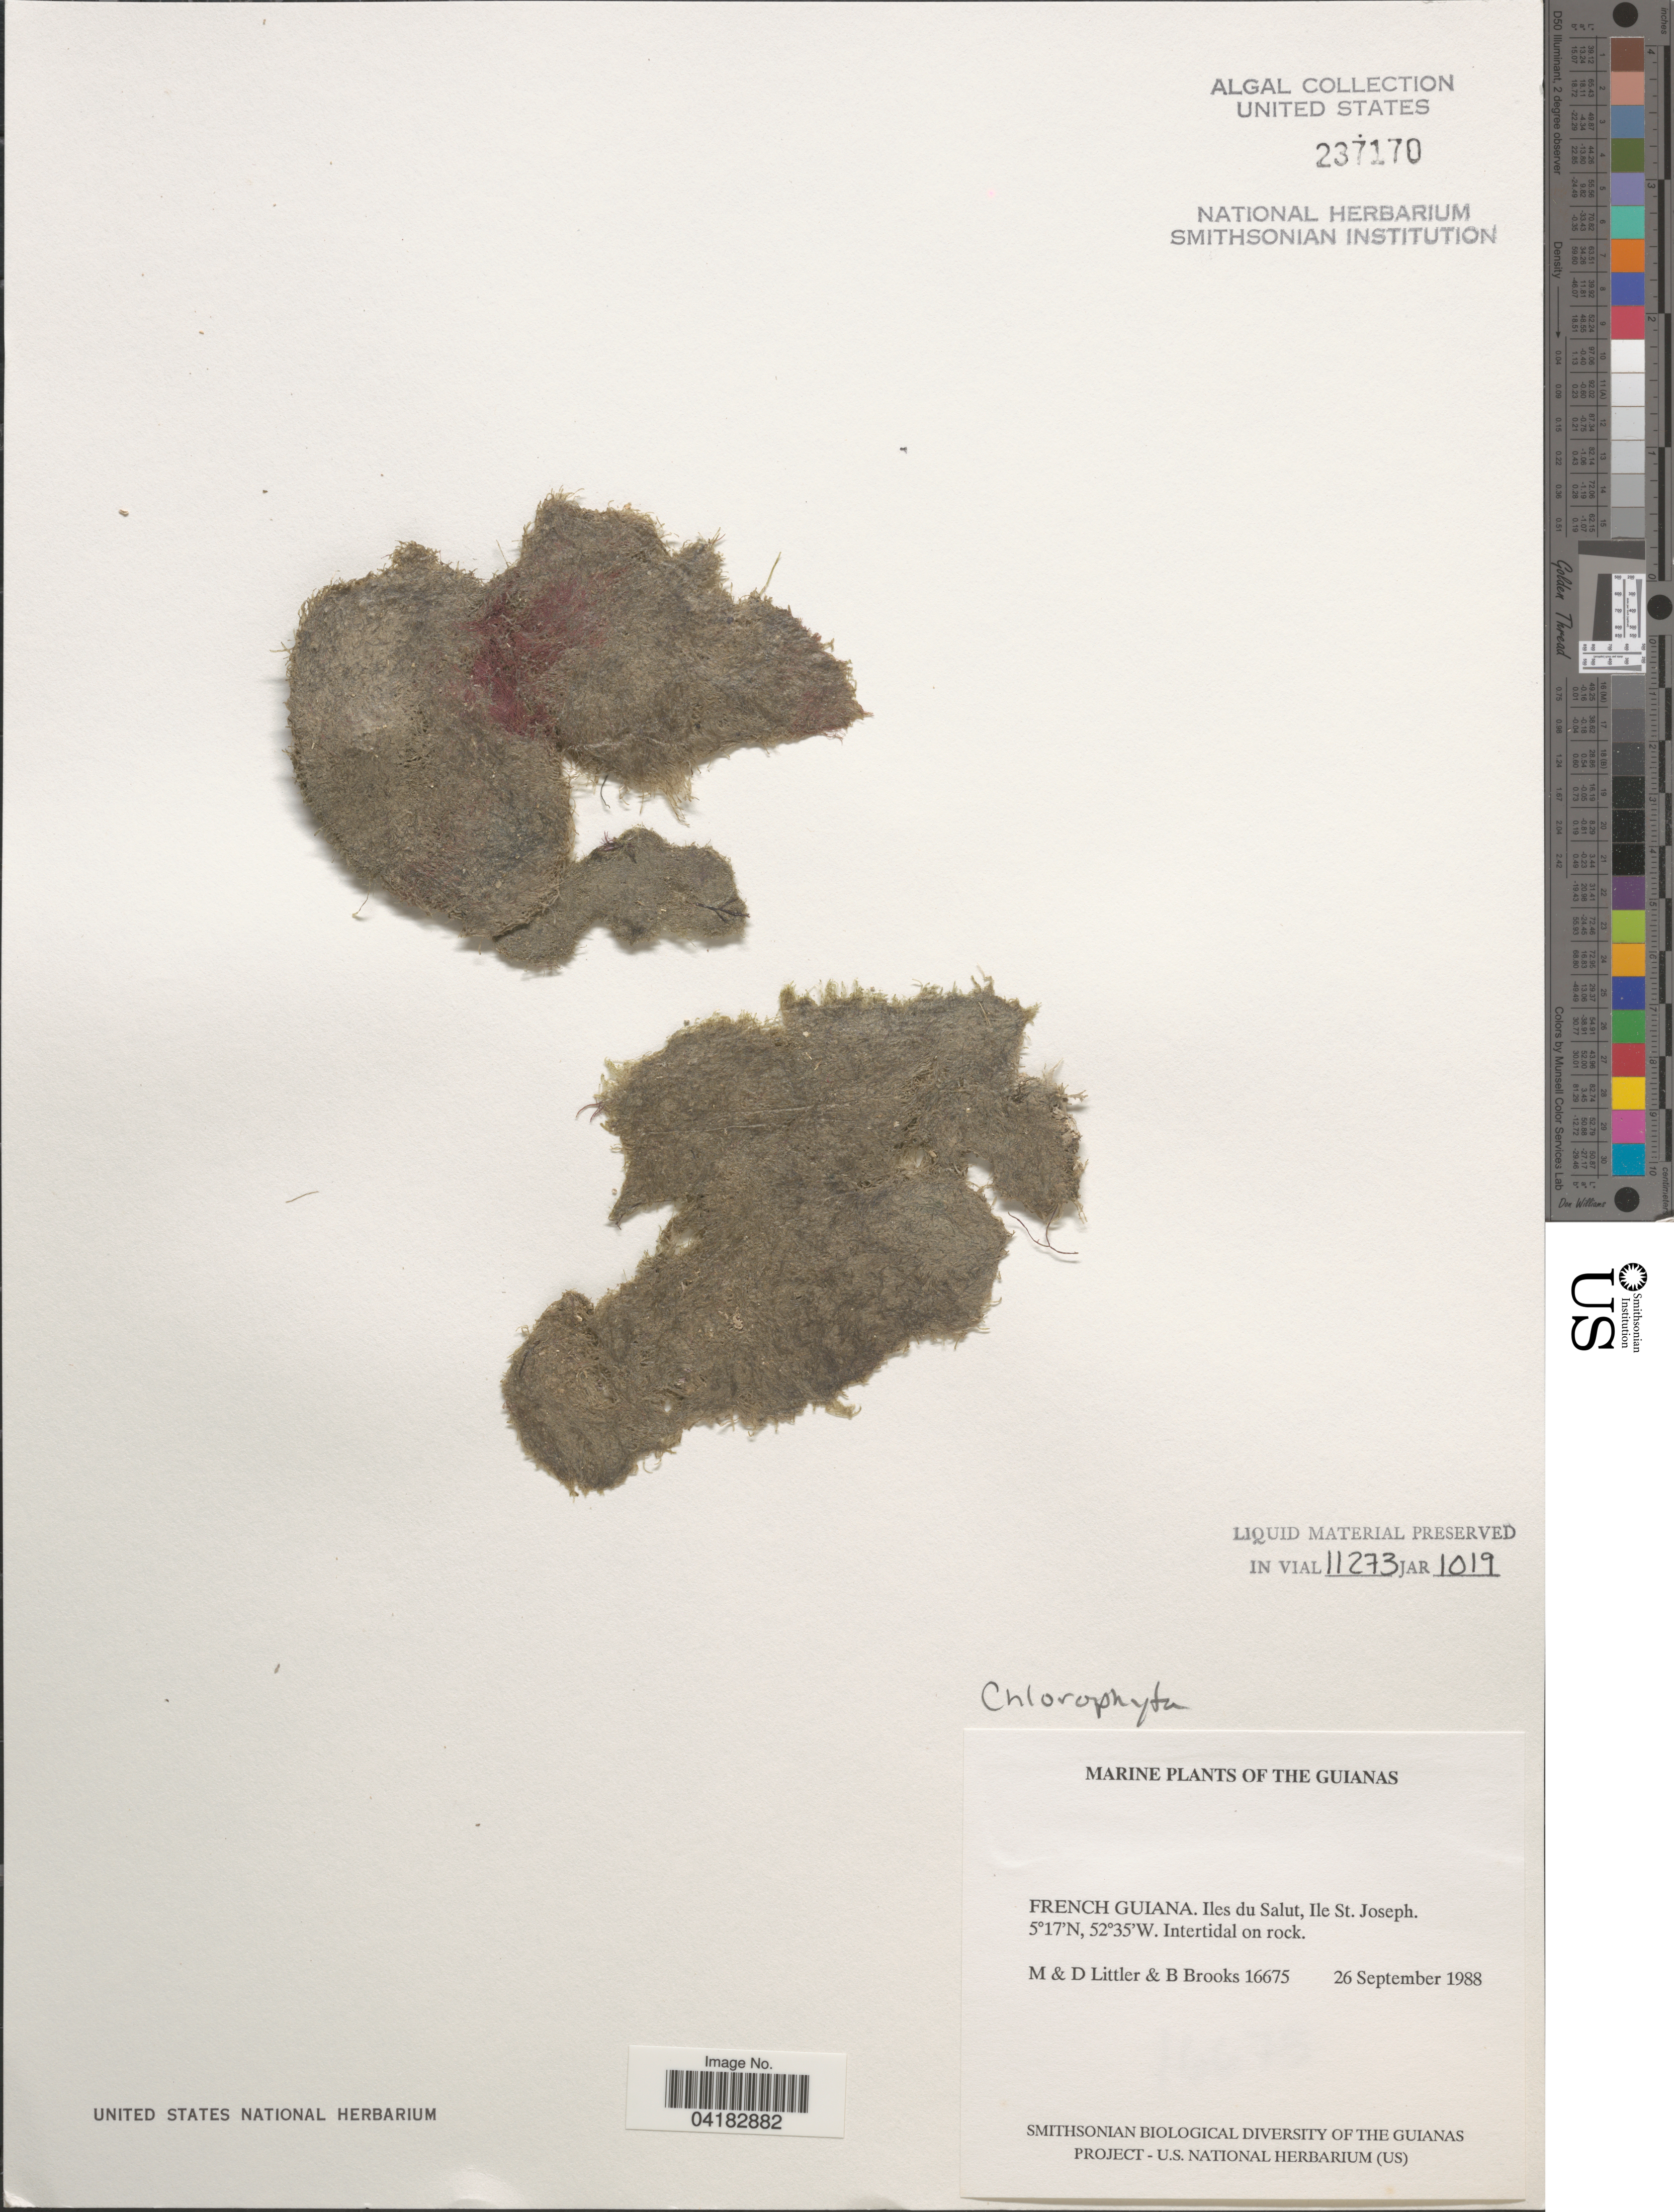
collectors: M. Littler, D. S. Littler & B. Brooks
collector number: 16675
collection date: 1988-09-26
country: French Guiana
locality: Guianas. Iles du Salut, Ile St. Joseph.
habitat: Intertidal on rock.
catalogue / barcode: US 237170